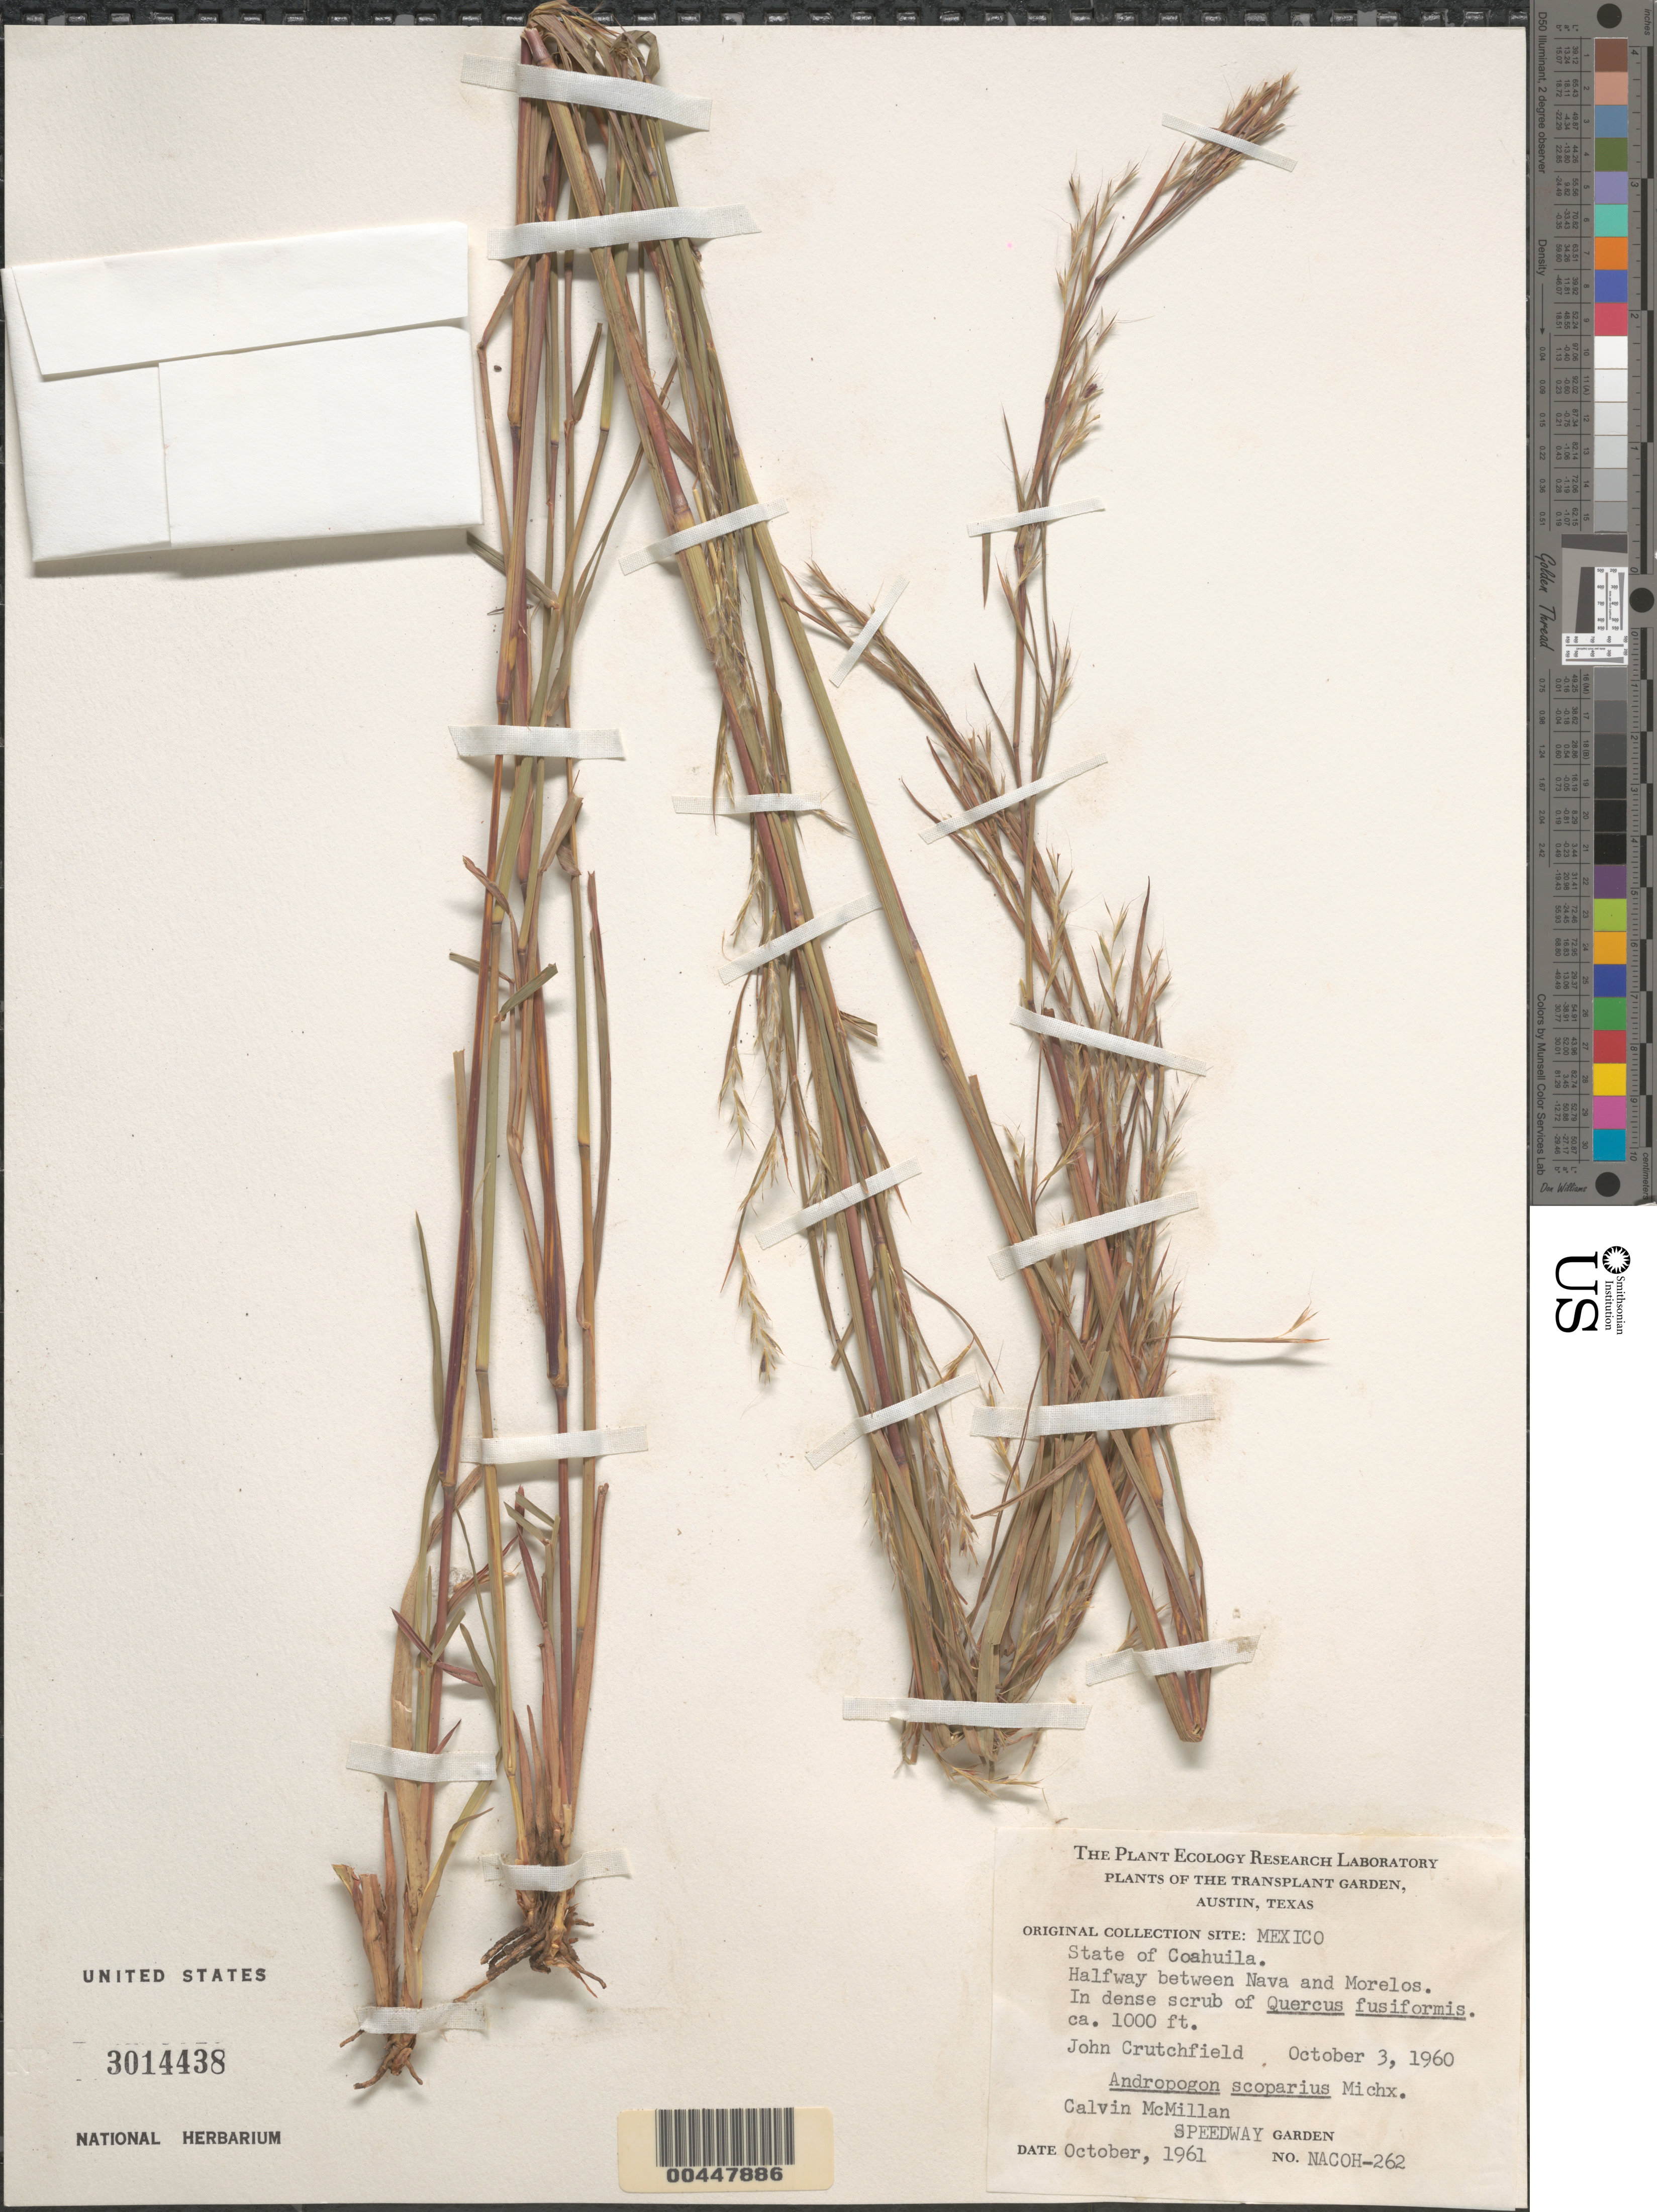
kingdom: Plantae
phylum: Tracheophyta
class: Liliopsida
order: Poales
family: Poaceae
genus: Andropogon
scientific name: Andropogon scoparius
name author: Michx.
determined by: McMillan, C.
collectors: J. Crutchfield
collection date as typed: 3 Oct 1960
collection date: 1960-10-03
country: Mexico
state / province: Coahuila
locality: Halfway between Nava and Morelos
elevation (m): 305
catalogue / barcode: US 3014438